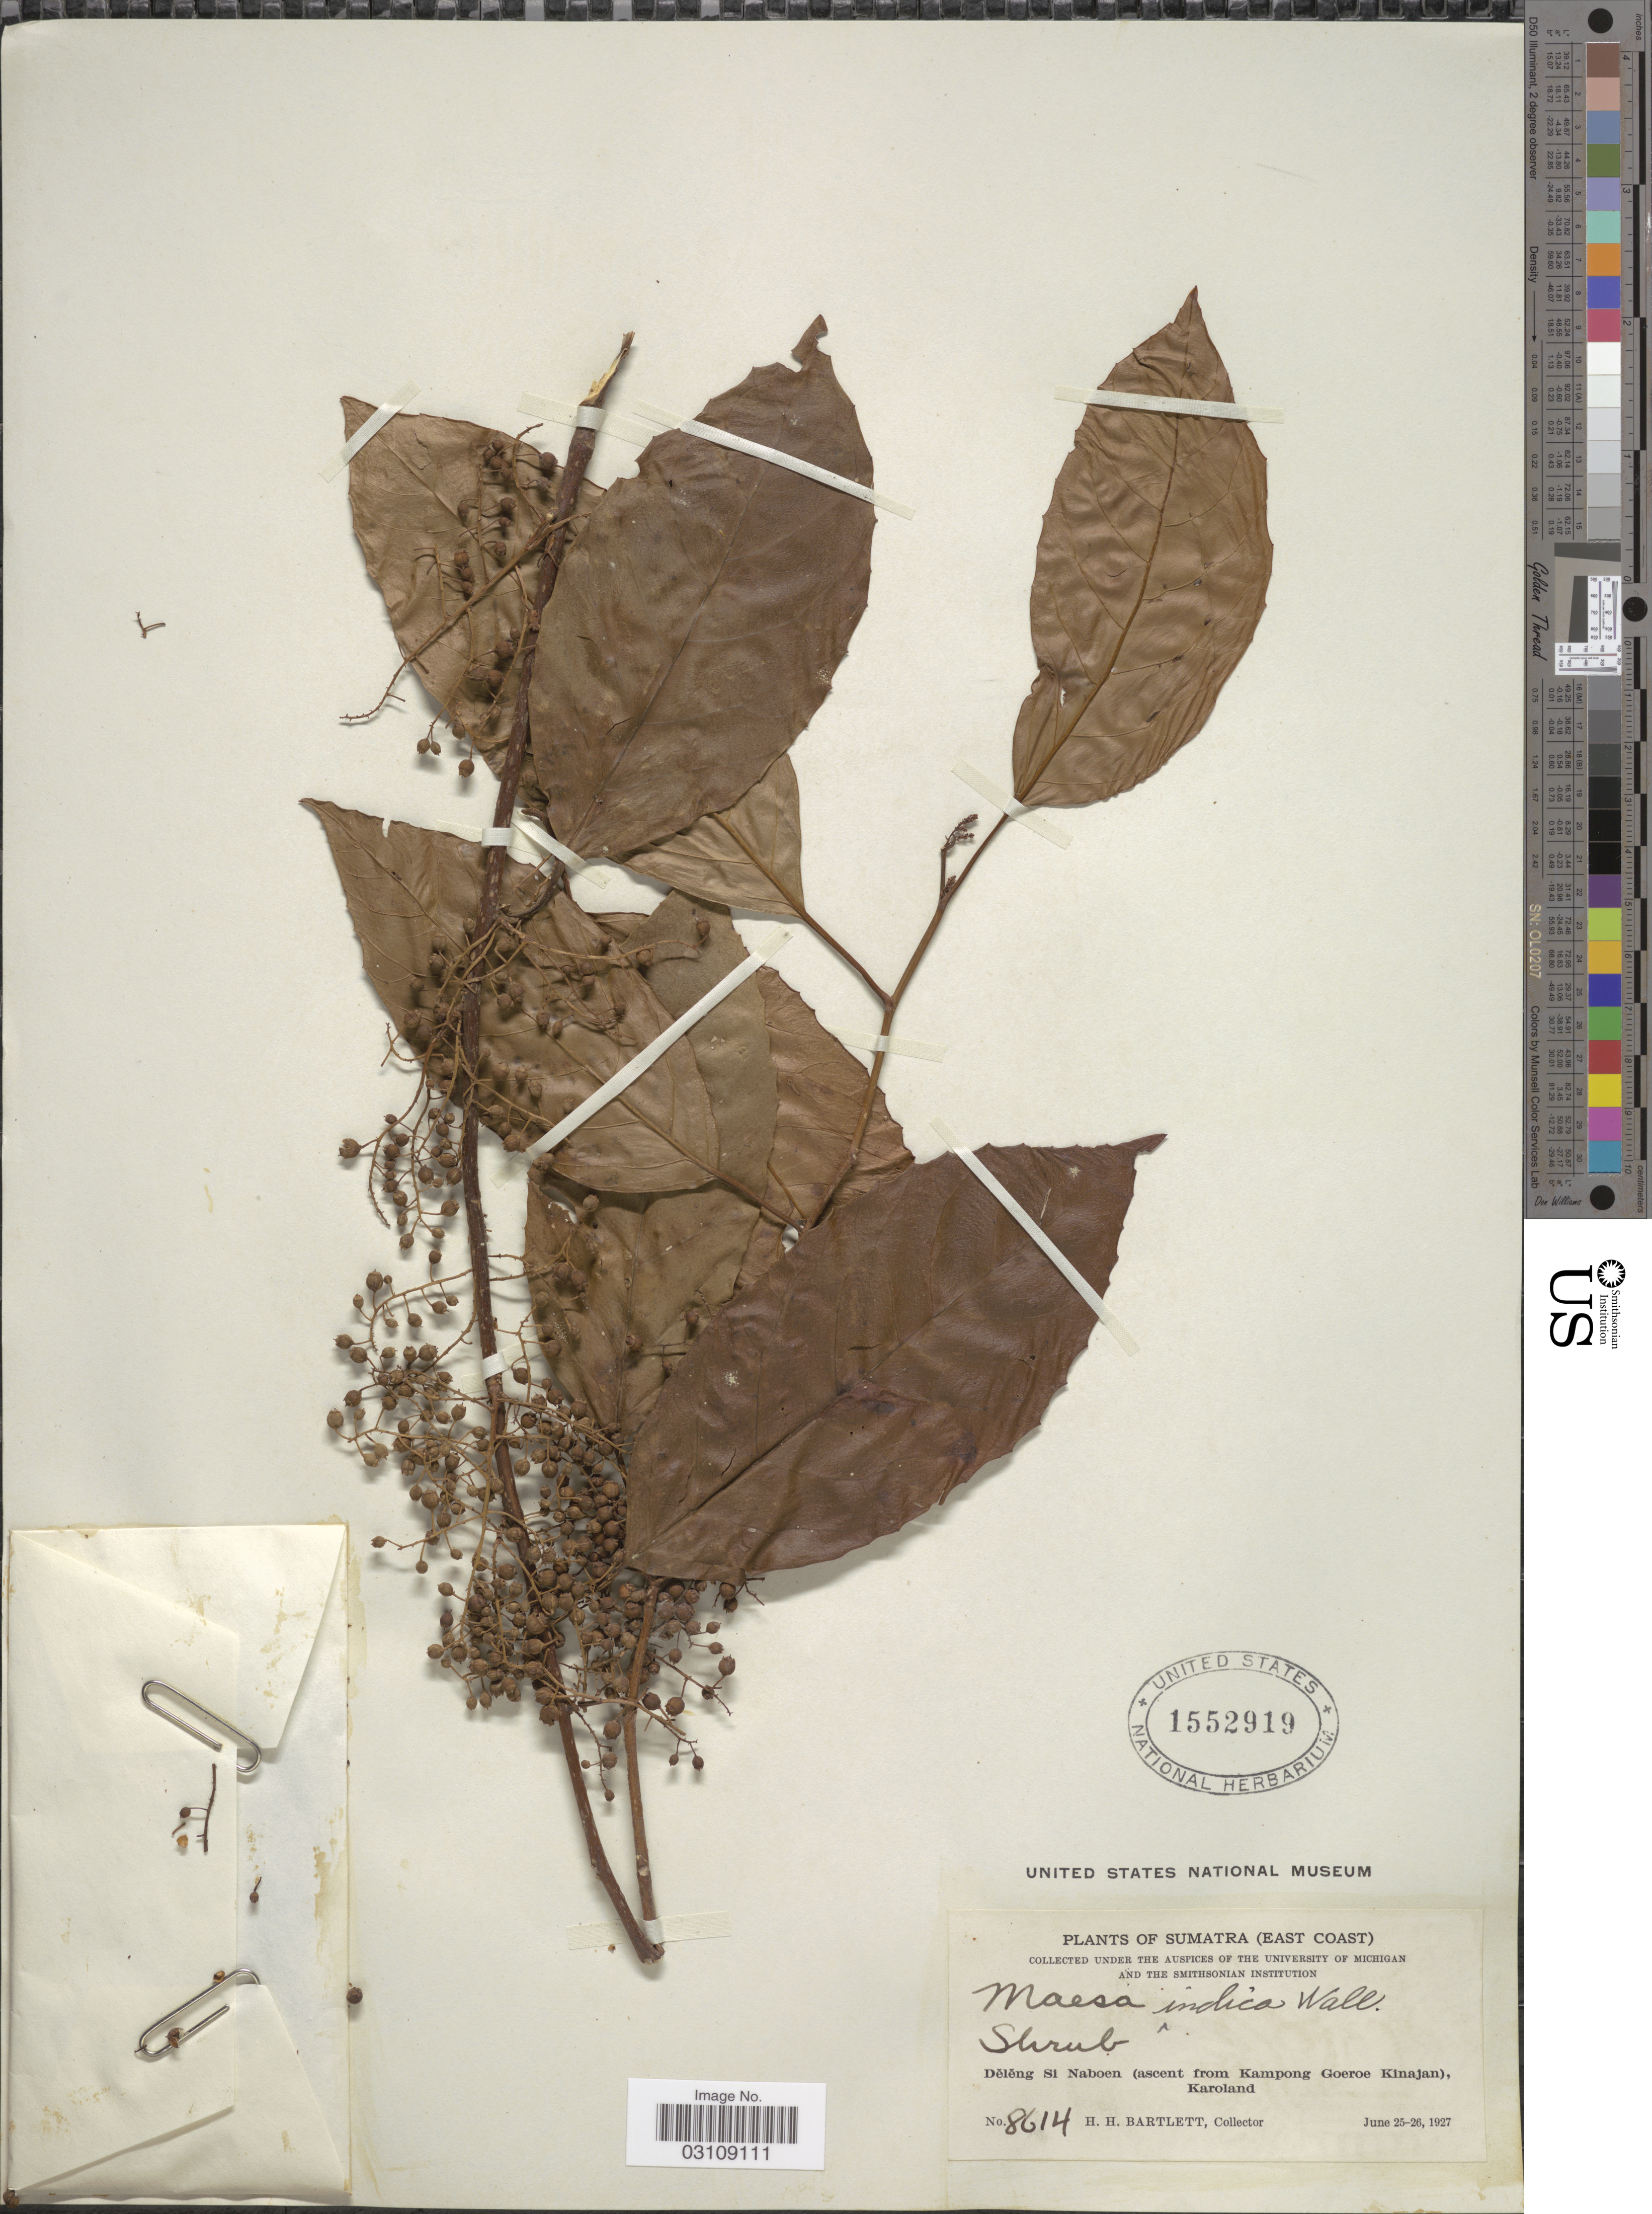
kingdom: Plantae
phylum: Tracheophyta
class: Magnoliopsida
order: Ericales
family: Primulaceae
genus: Maesa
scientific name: Maesa indica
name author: (Roxb.) A. DC.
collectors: H. H. Bartlett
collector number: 8614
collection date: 1927-06-25/1927-06-26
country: Indonesia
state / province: Sumatra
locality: (East Coast), Deleng Si Naboen (ascent from Kampong Goeroe Kinajan), Karoland.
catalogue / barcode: US 1552919